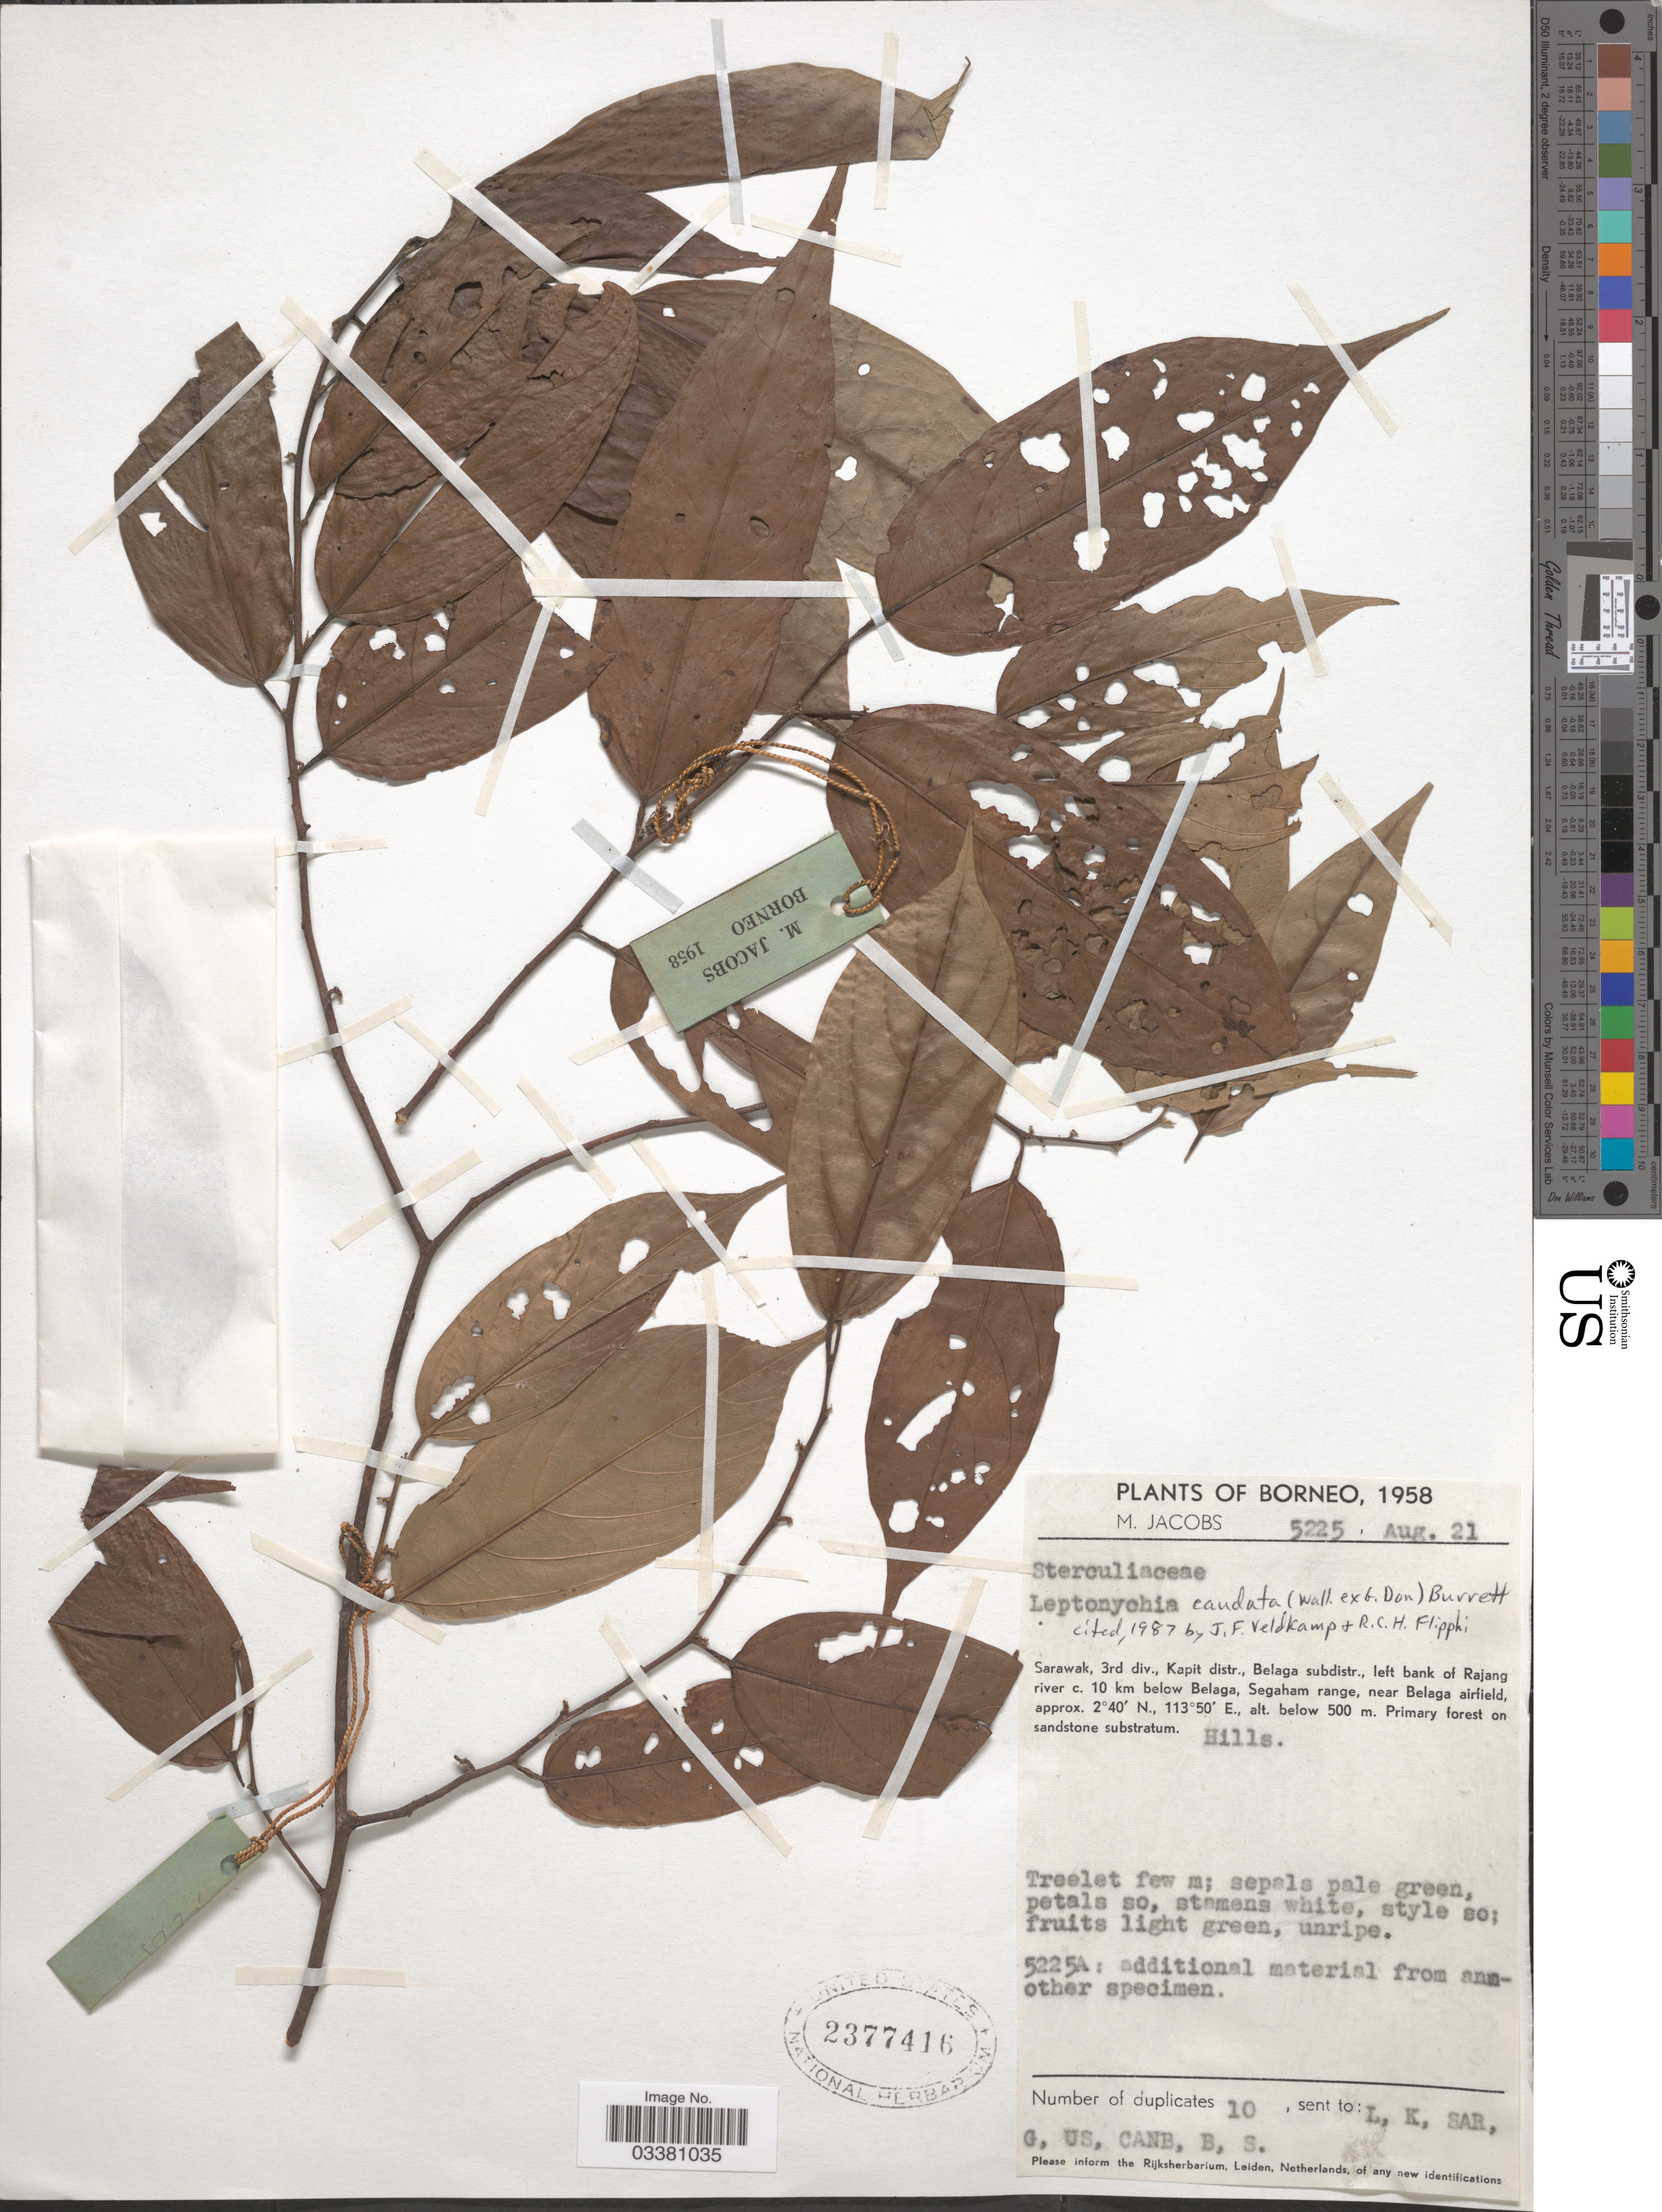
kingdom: Plantae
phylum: Tracheophyta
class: Magnoliopsida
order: Malvales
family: Malvaceae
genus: Leptonychia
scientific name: Leptonychia caudata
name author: Burret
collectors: M. Jacobs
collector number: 5225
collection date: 1958-08-21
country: Malaysia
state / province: Sarawak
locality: Borneo. 3rd div., Kapit distr., Belaga subdistr., left bank of Rajang river c. 10 km below Belaga, Segaham range, near Belaga airfield.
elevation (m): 500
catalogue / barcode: US 2377416